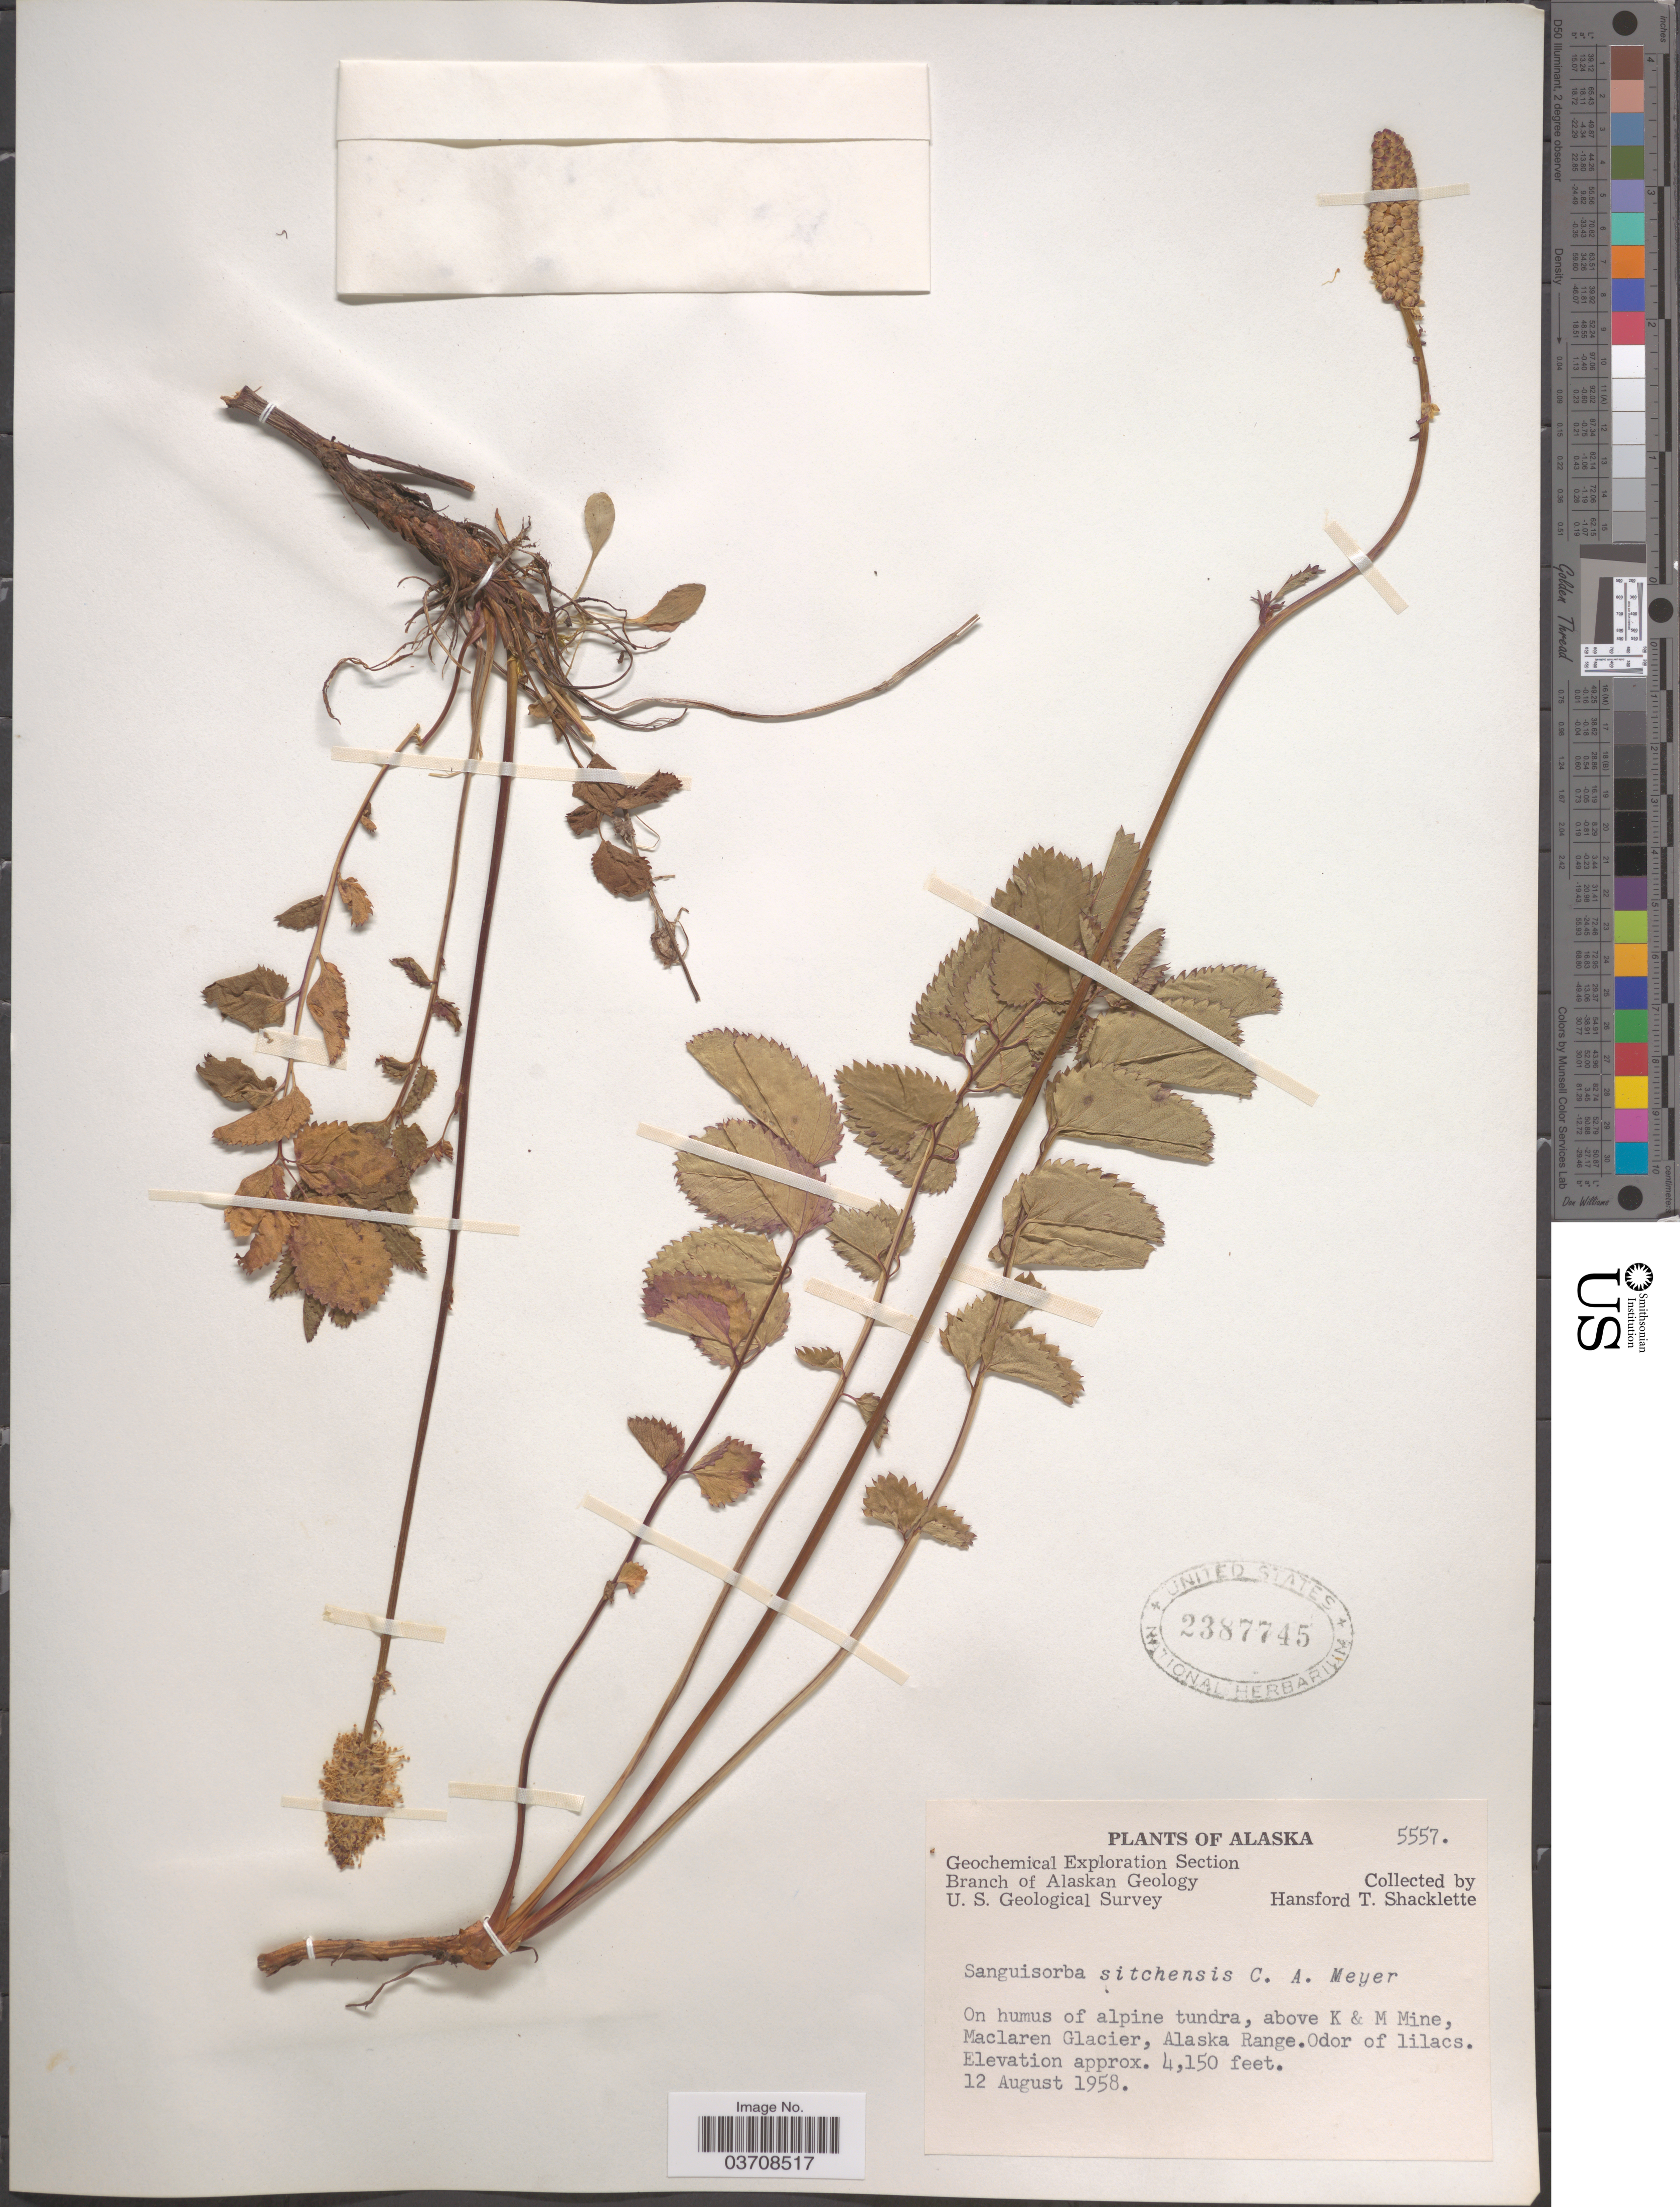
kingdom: Plantae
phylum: Tracheophyta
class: Magnoliopsida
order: Rosales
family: Rosaceae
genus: Sanguisorba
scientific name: Sanguisorba stipulata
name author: Raf.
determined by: Strong, Mark T., (BOT), Smithsonian Institution - National Museum of Natural History (UNITED STATES)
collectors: H. Shacklette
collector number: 5557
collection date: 1958-08-12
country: United States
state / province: Alaska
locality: On humus of alpine tundra, above K & M Mine, Maclaren Glacier, Alaska Range.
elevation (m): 1265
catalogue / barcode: US 2387745